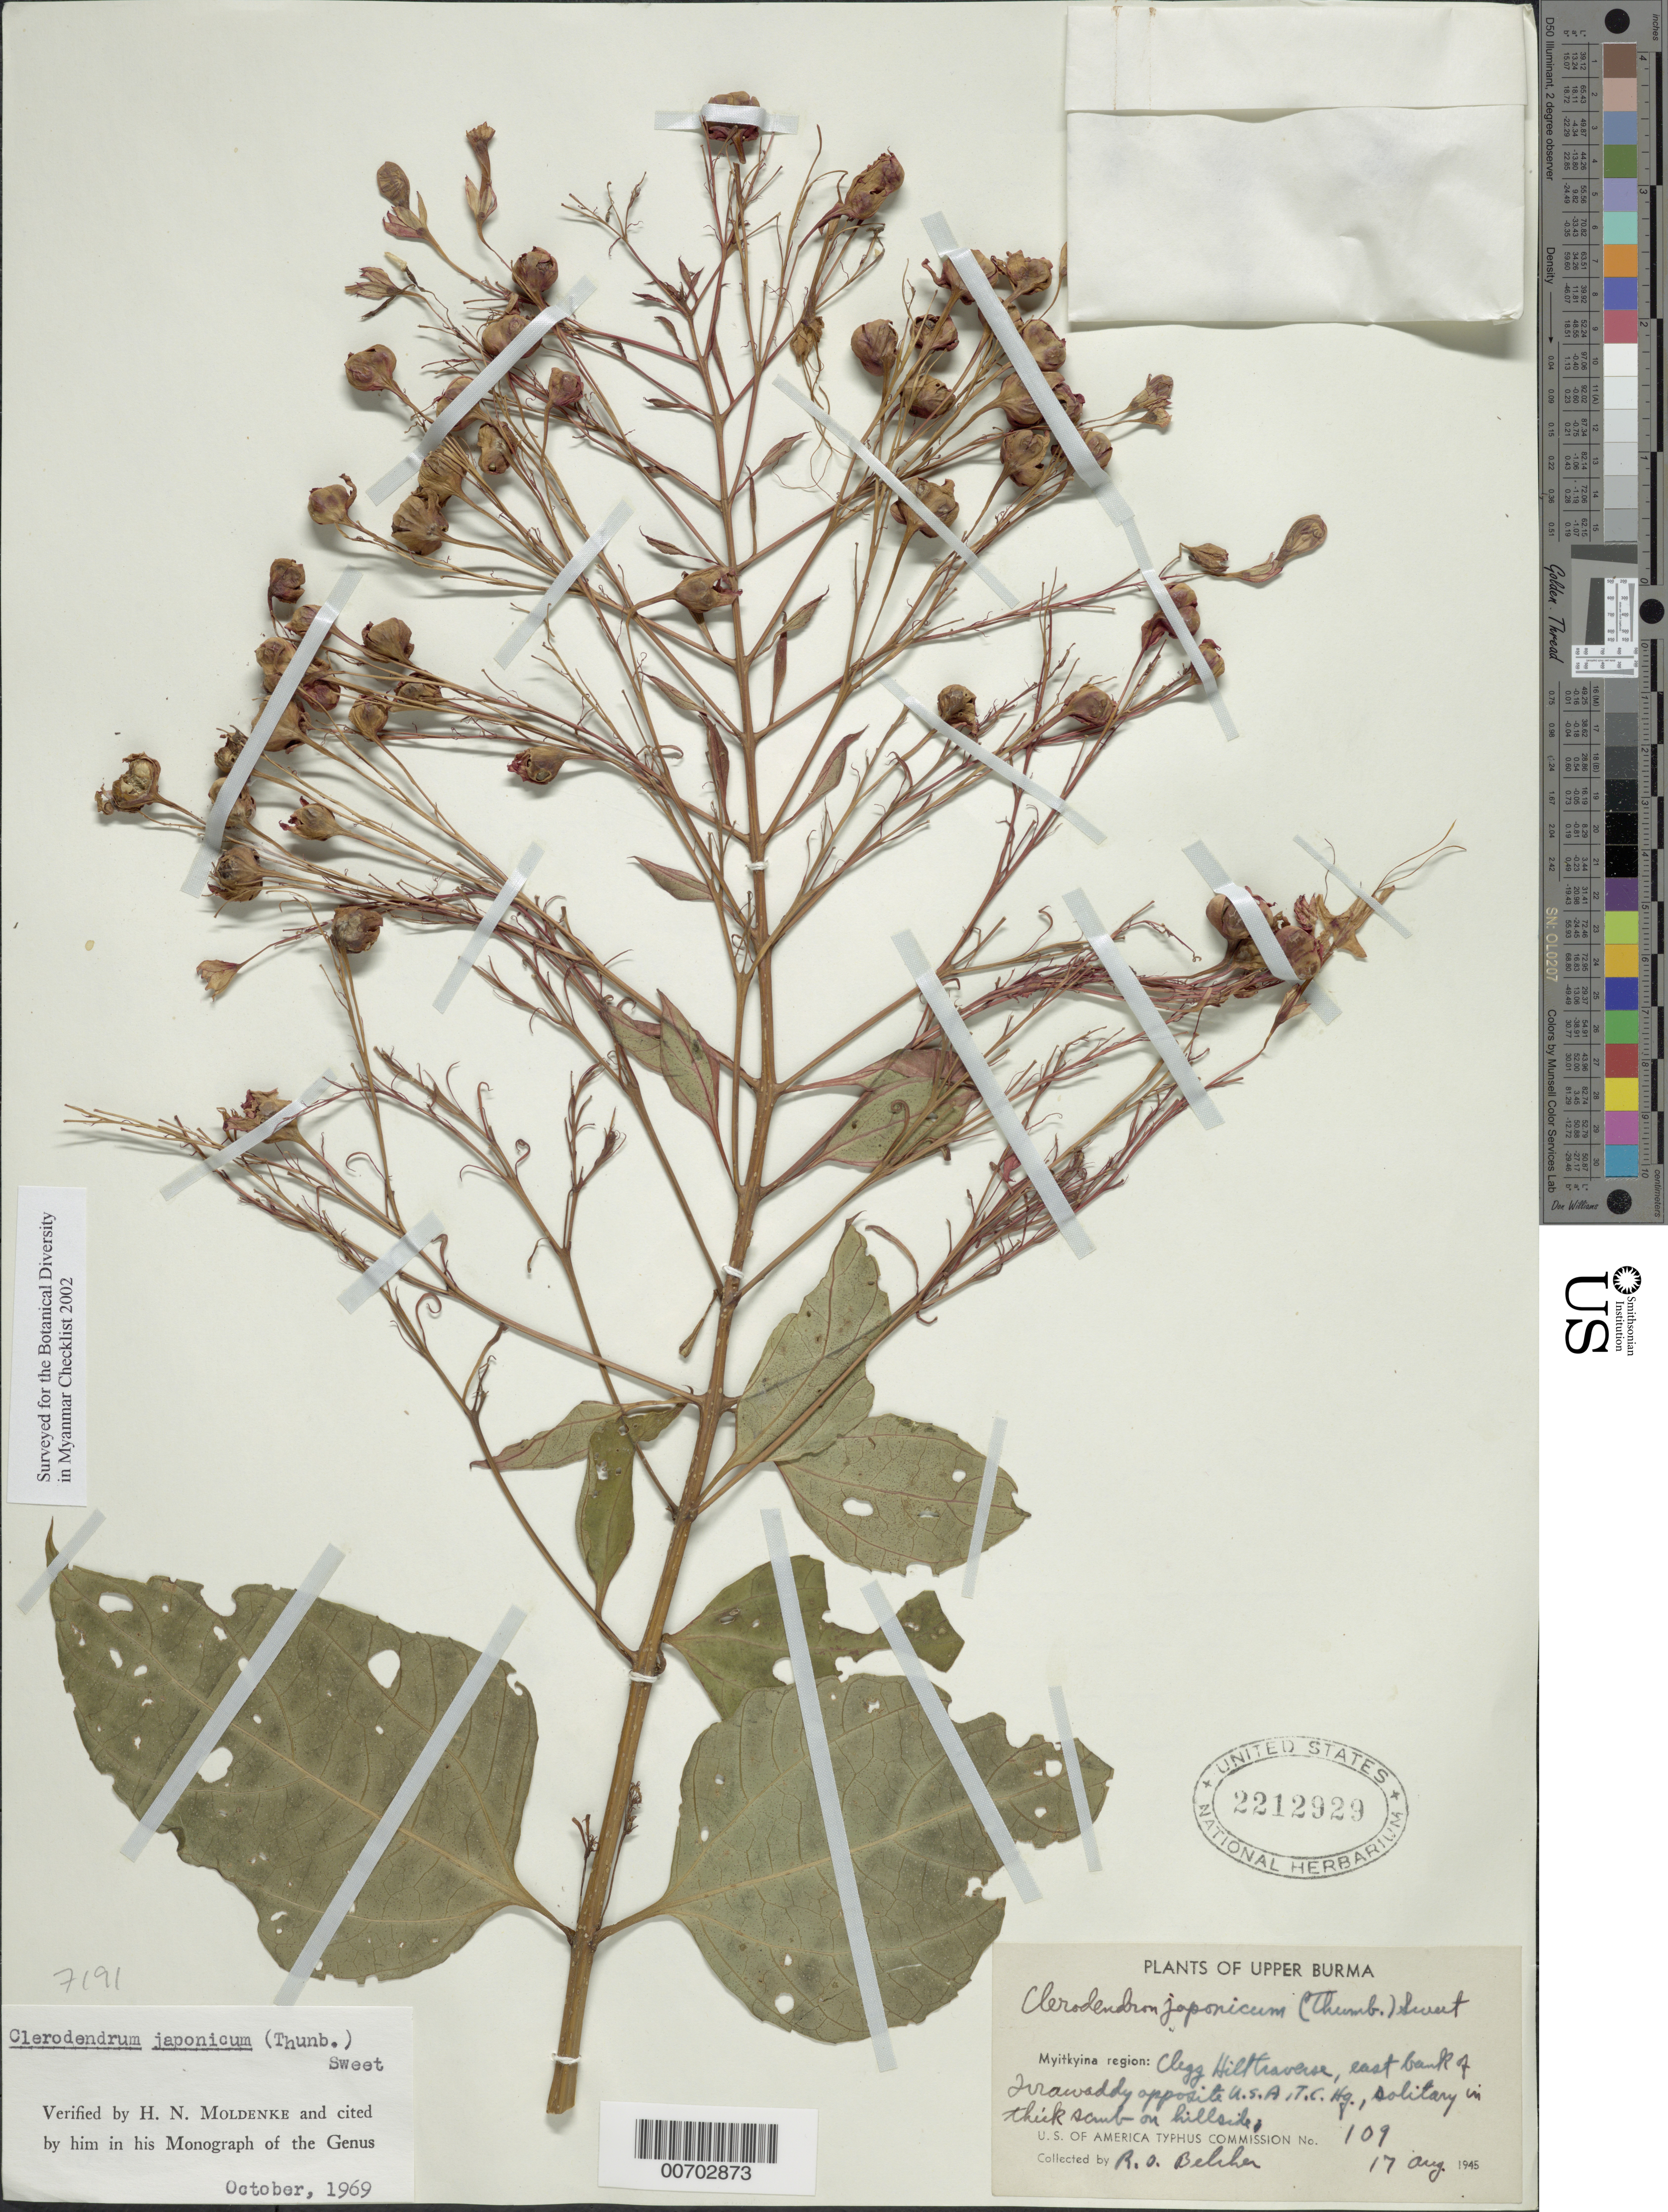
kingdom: Plantae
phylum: Tracheophyta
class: Magnoliopsida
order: Lamiales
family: Lamiaceae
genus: Clerodendrum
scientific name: Clerodendrum japonicum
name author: (Thunb.) Sweet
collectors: R. Belcher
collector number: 109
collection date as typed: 17 Aug 1945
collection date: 1945-08-17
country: Myanmar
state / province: Kachin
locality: Myitkyina, Irawaddy R.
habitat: Thick scrub on hillside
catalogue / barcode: US 2212929